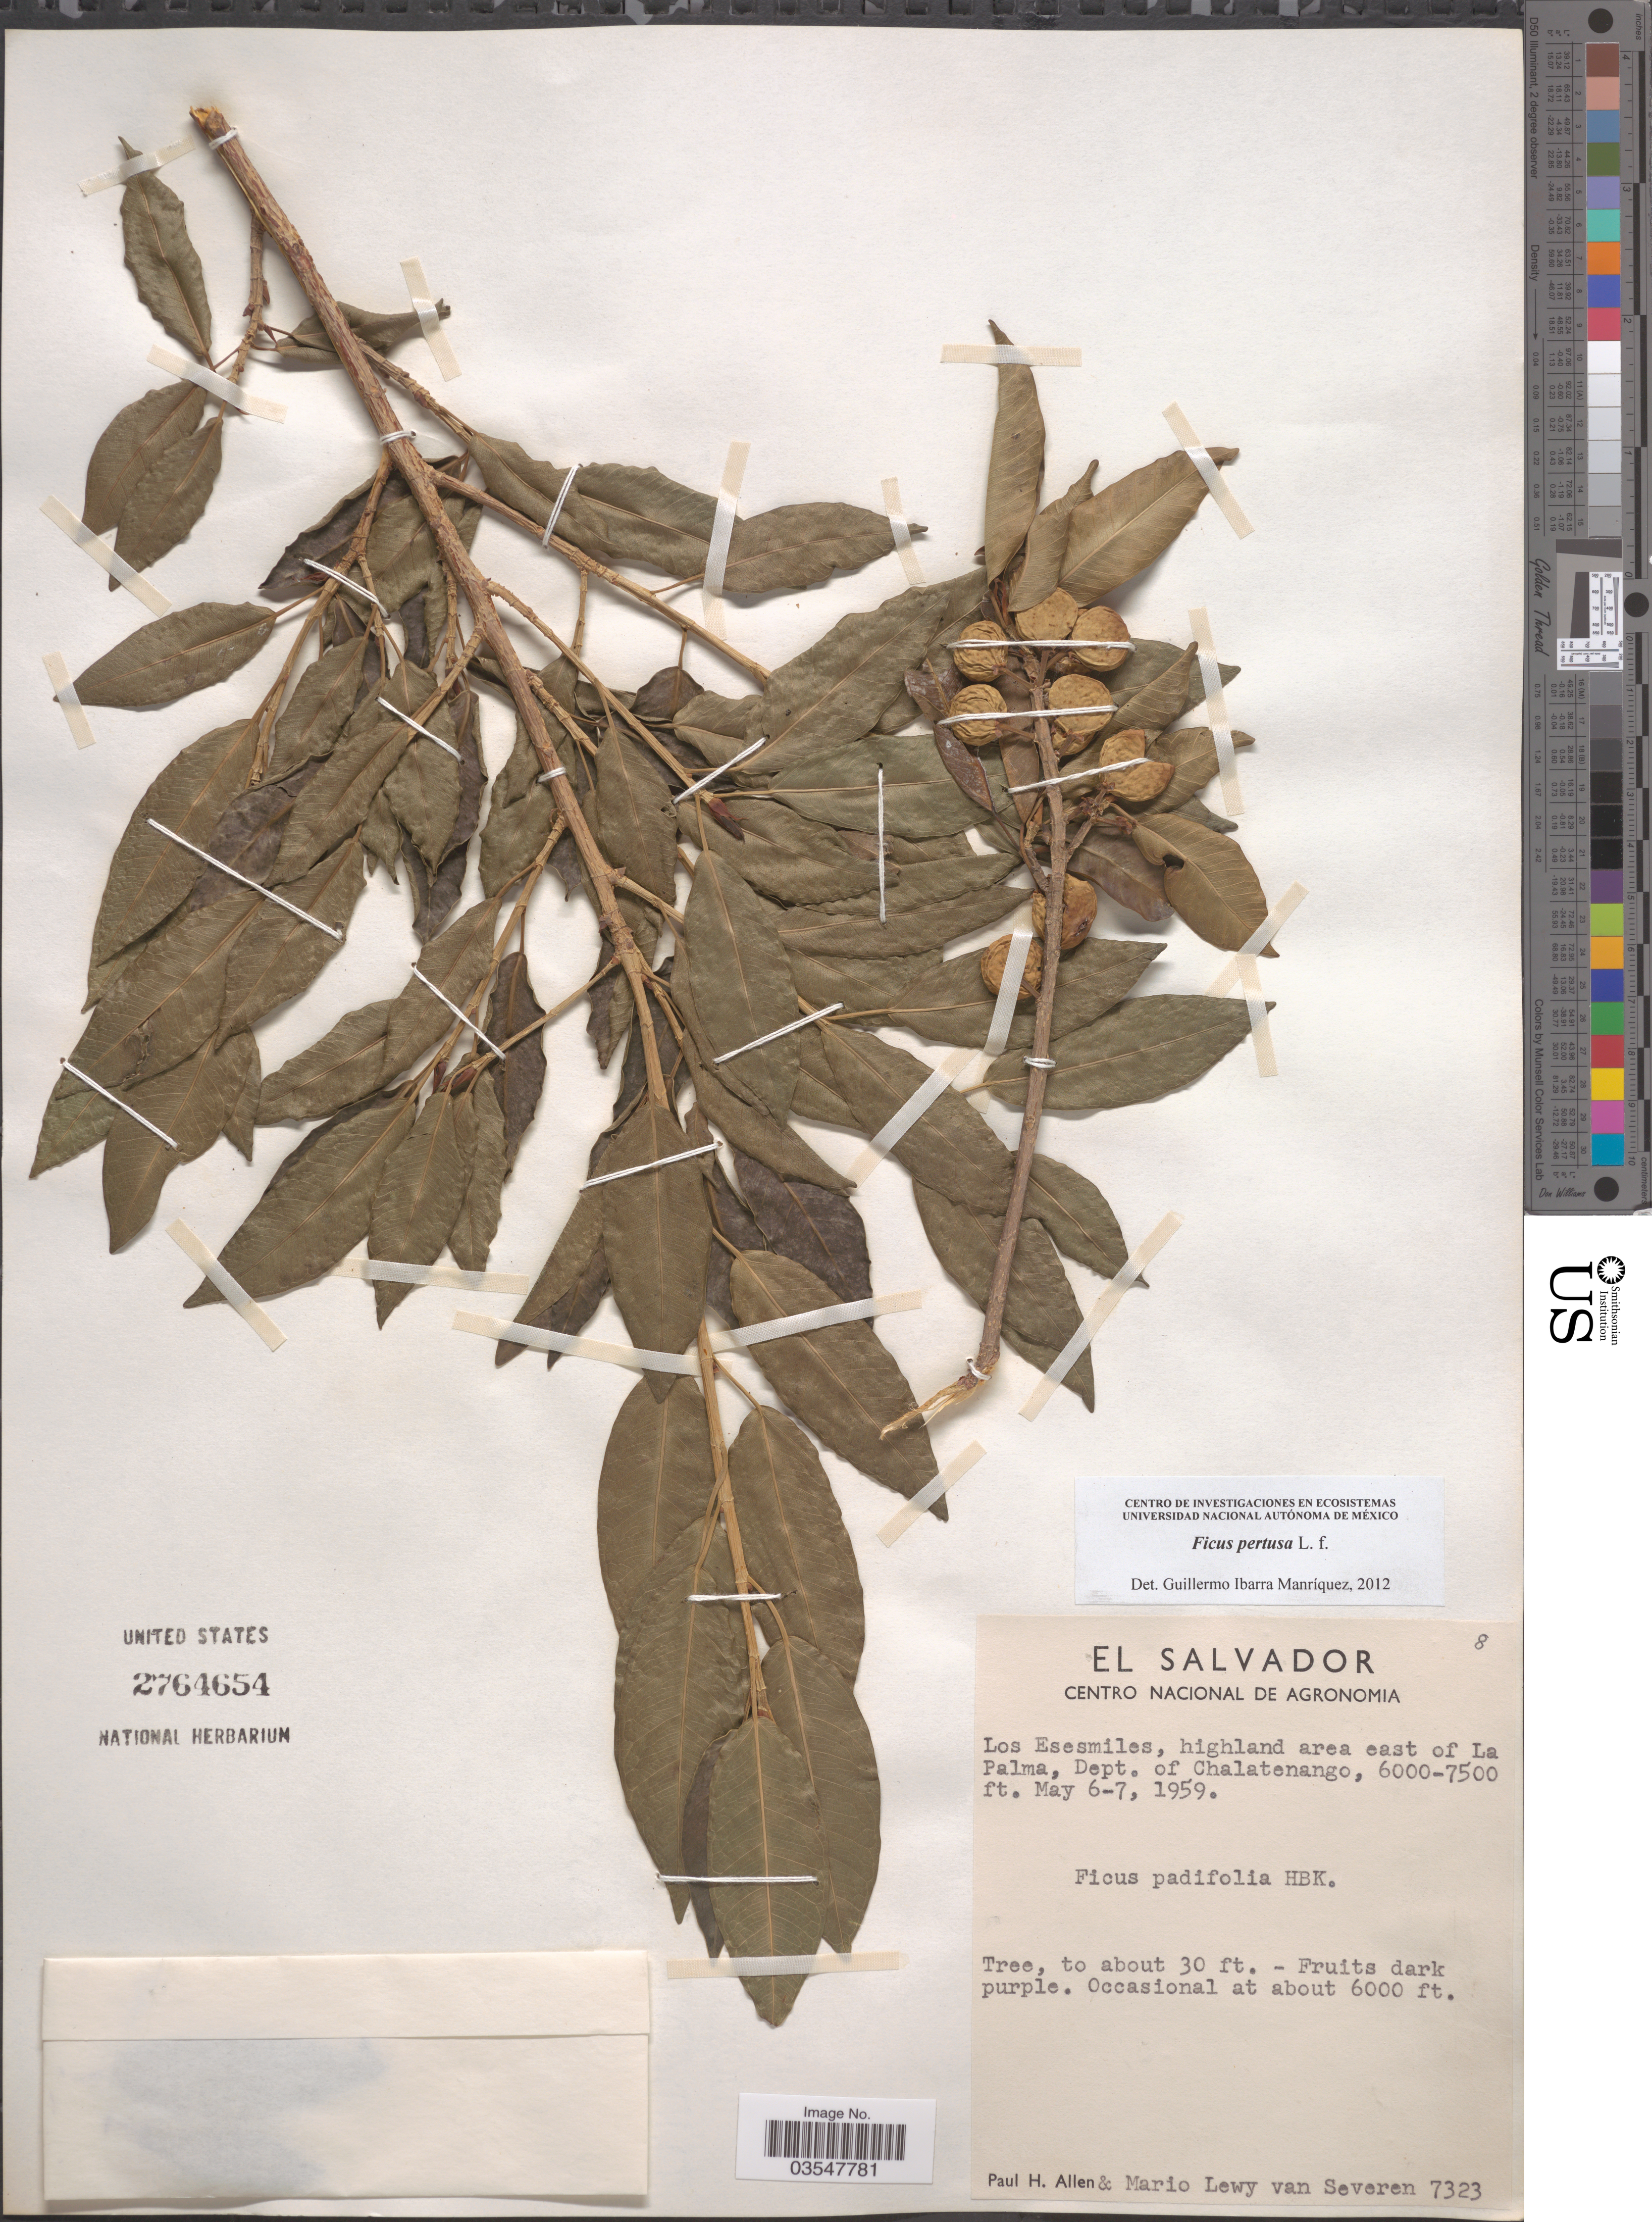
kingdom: Plantae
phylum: Tracheophyta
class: Magnoliopsida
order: Rosales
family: Moraceae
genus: Ficus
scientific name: Ficus pertusa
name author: L. f.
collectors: P. H. Allen & M. Van Severen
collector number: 7323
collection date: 1959-05-06/1959-05-07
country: El Salvador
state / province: Chalatenango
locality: Los Esesmiles, highland area east of La Palma, Dept. of Chalatenango.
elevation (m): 1829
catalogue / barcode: US 2764654